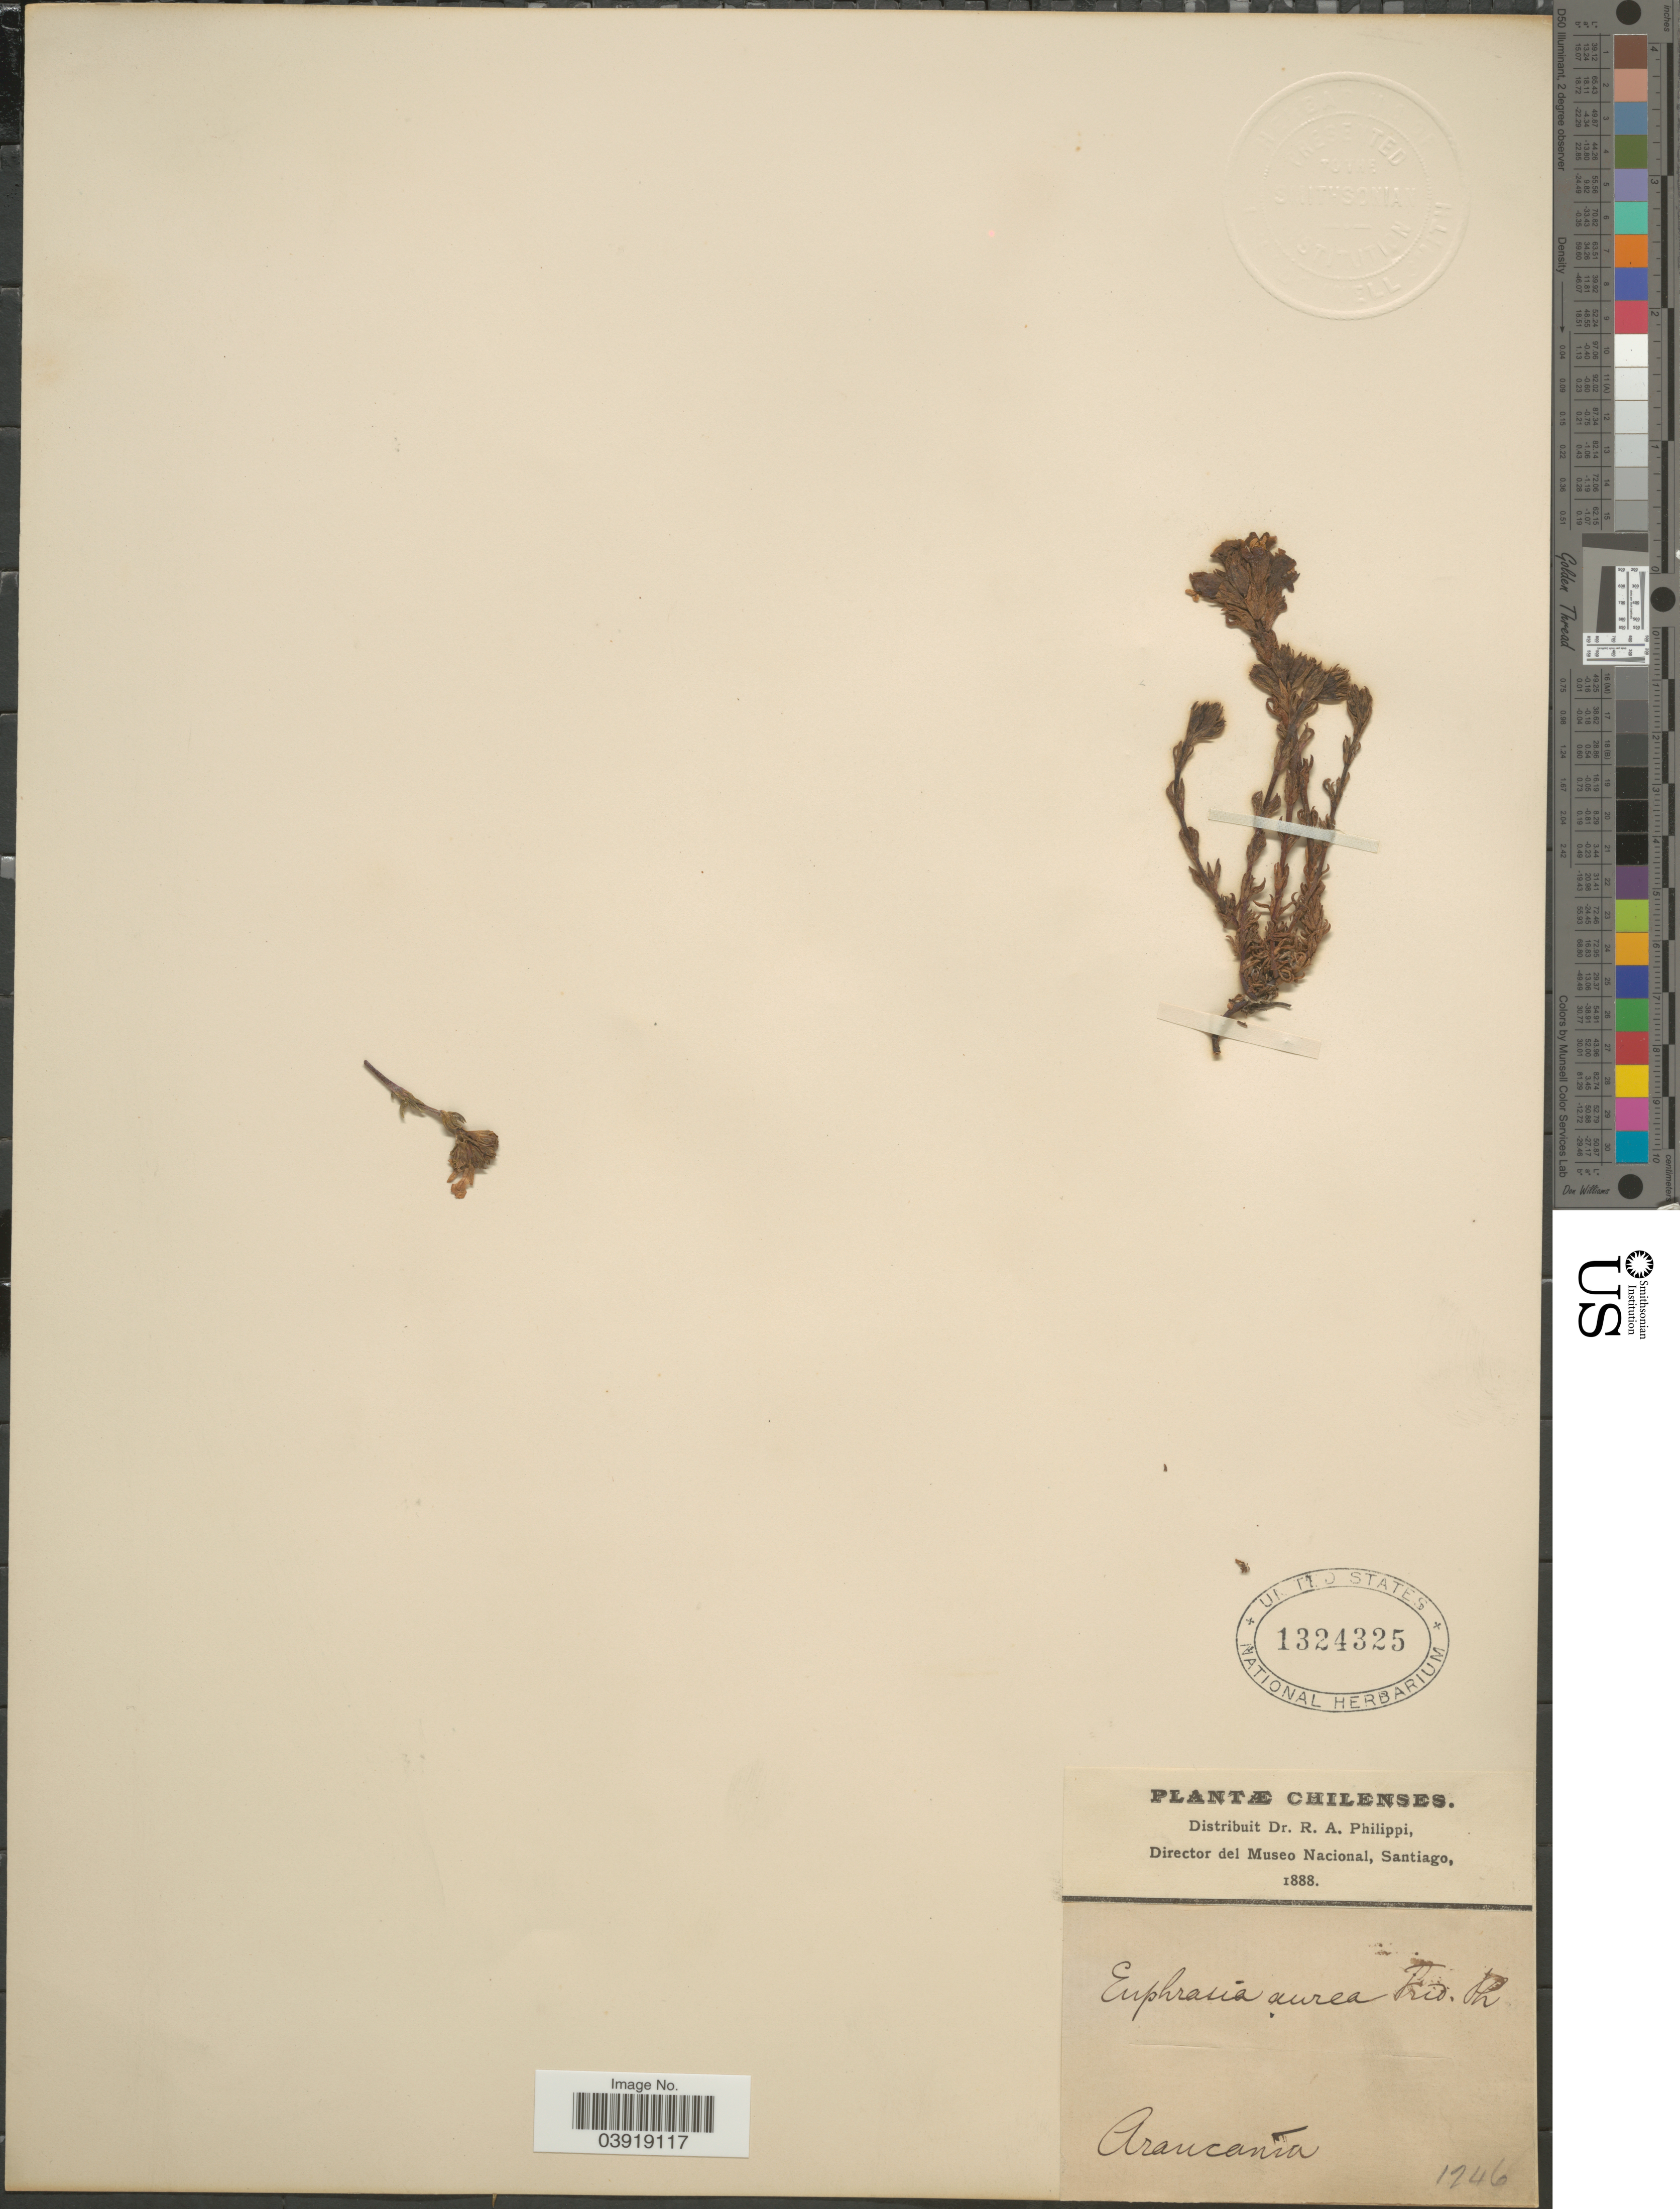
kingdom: Plantae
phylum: Tracheophyta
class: Magnoliopsida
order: Lamiales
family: Orobanchaceae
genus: Euphrasia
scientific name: Euphrasia aurea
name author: F. Phil. ex Phil.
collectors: ex. herb. R.A. Philippi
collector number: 1246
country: Chile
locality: Arancanía.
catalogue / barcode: US 1324325